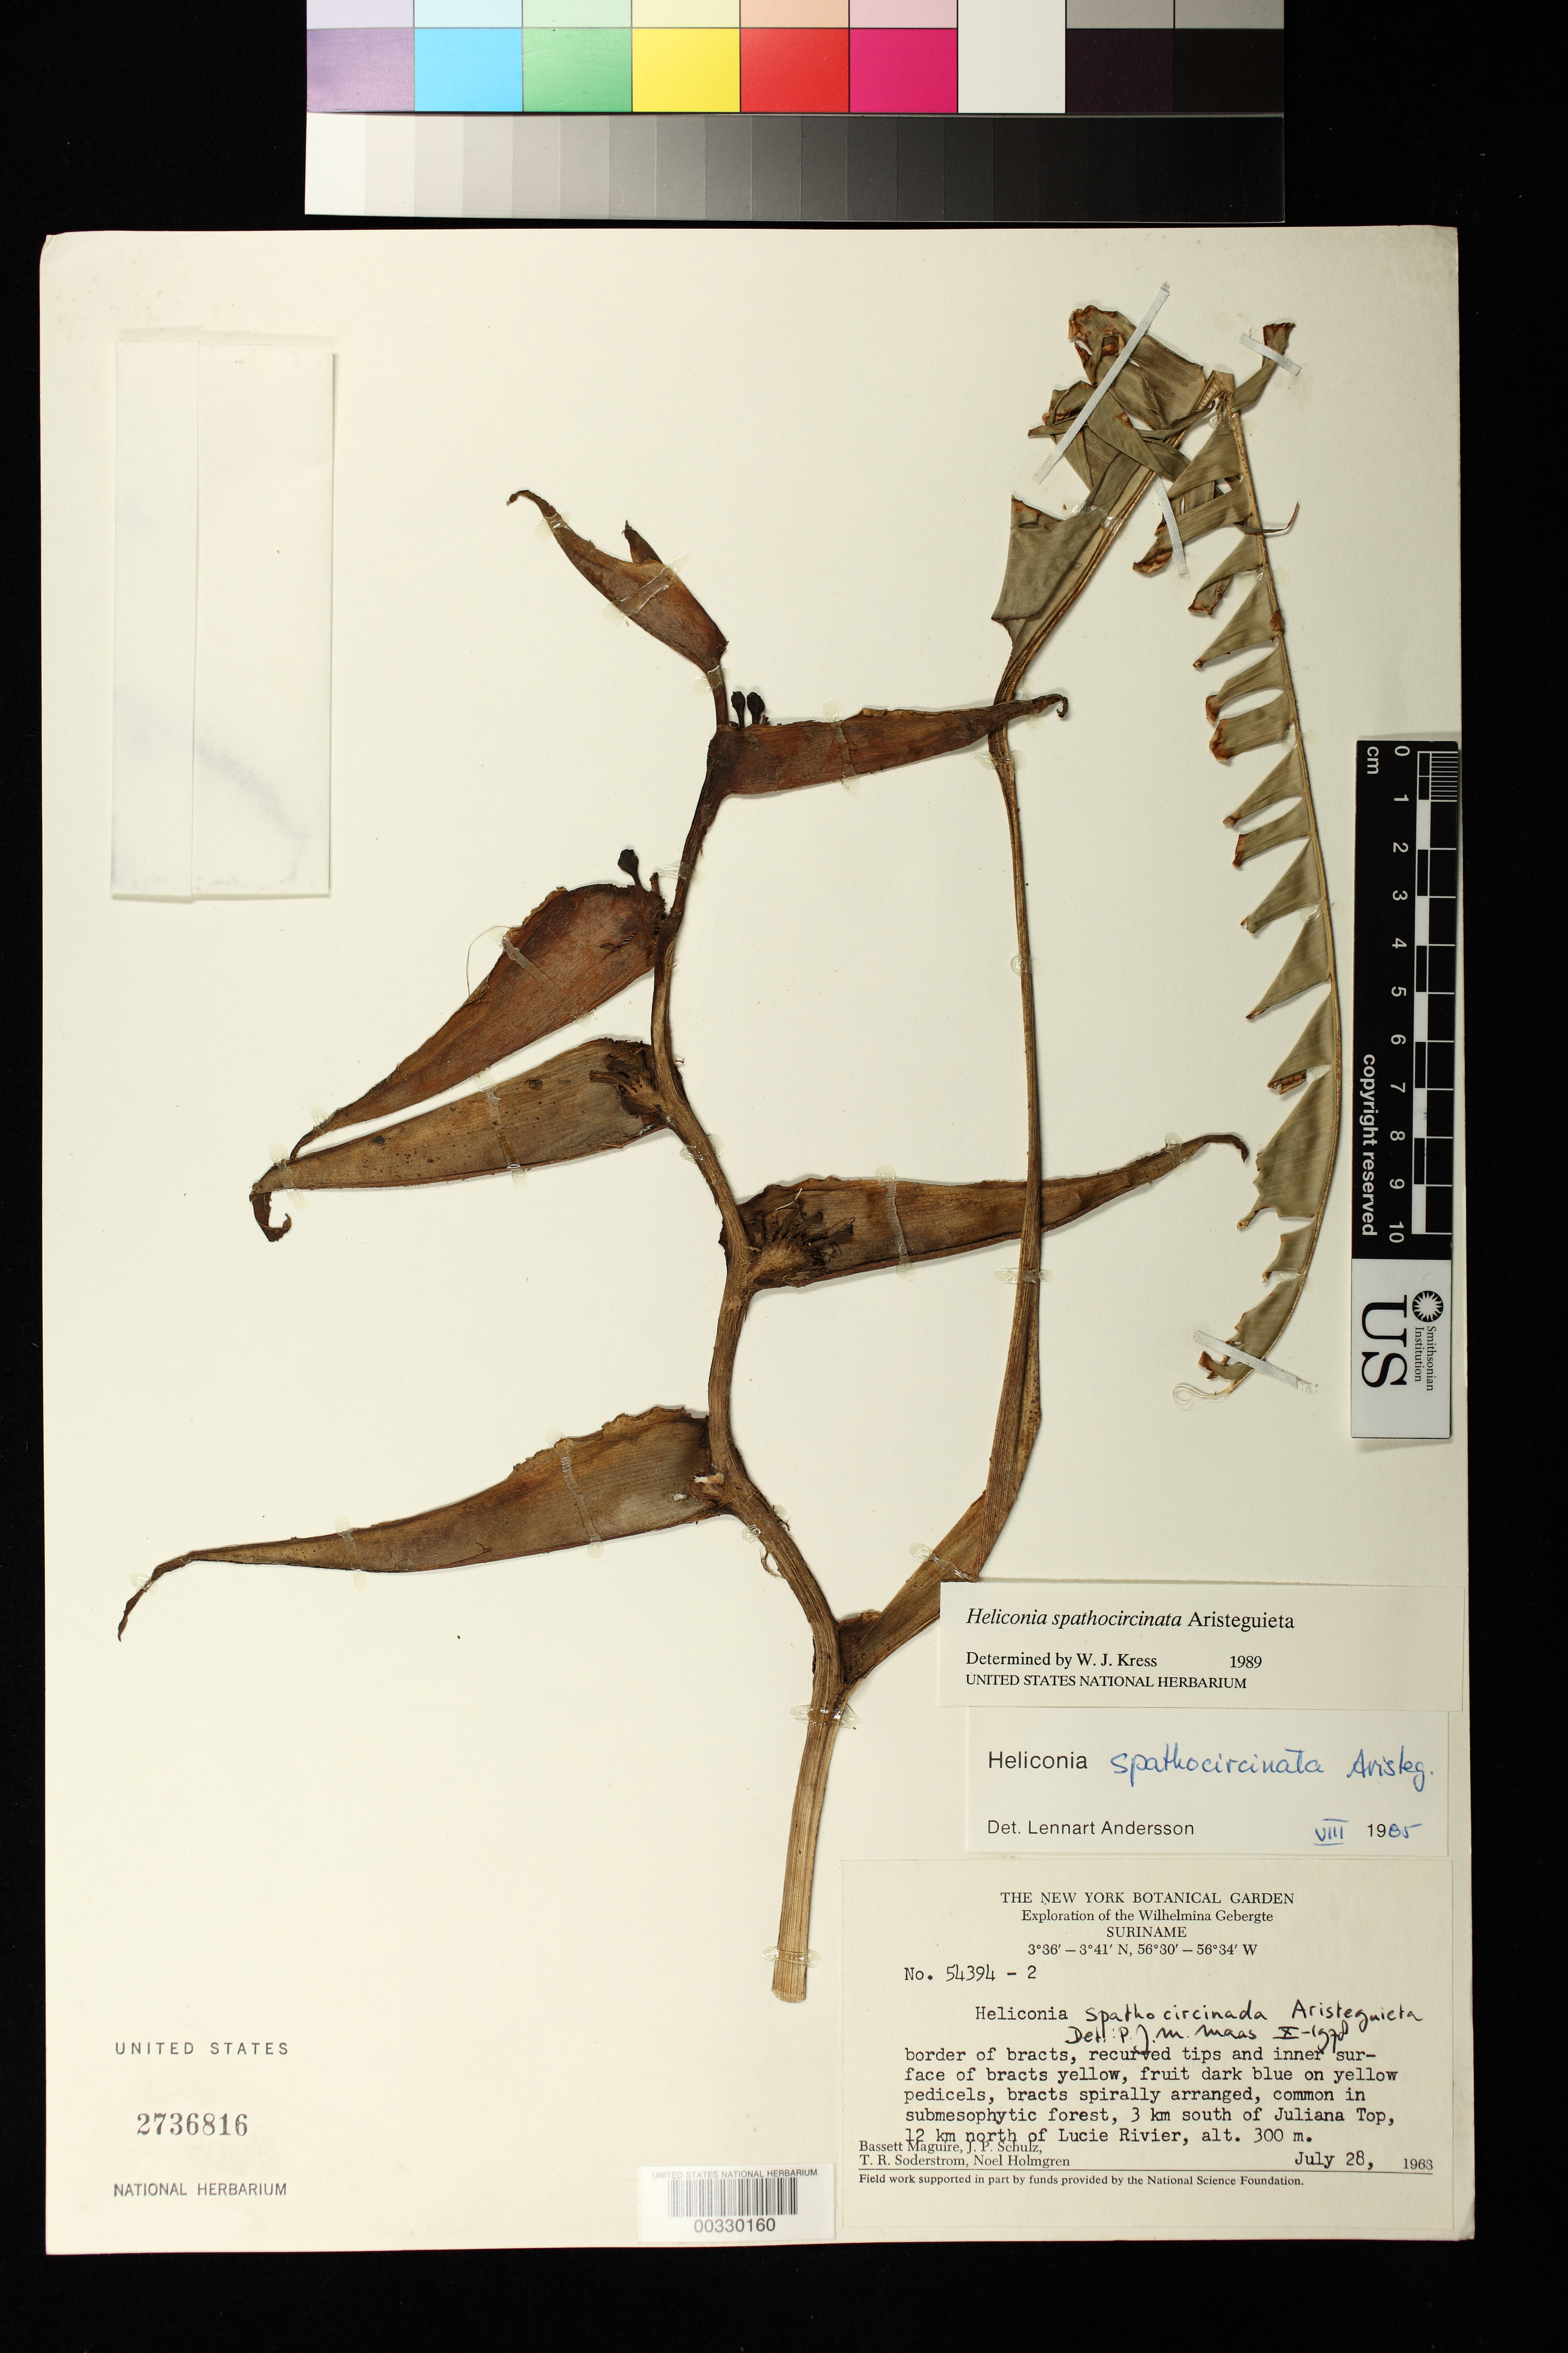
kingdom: Plantae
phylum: Tracheophyta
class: Liliopsida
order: Zingiberales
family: Heliconiaceae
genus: Heliconia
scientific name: Heliconia spathocircinata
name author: Aristeg.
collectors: B. Maguire, J. P. Schulz, T. R. Soderstrom & N. H. Holmgren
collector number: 54394-2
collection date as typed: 28 Jul 1963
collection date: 1963-07-28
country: Suriname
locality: Wilhelmina gebergte, 3 km s of juliana top, 12 km n of lucie river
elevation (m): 300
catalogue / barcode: US 2736816